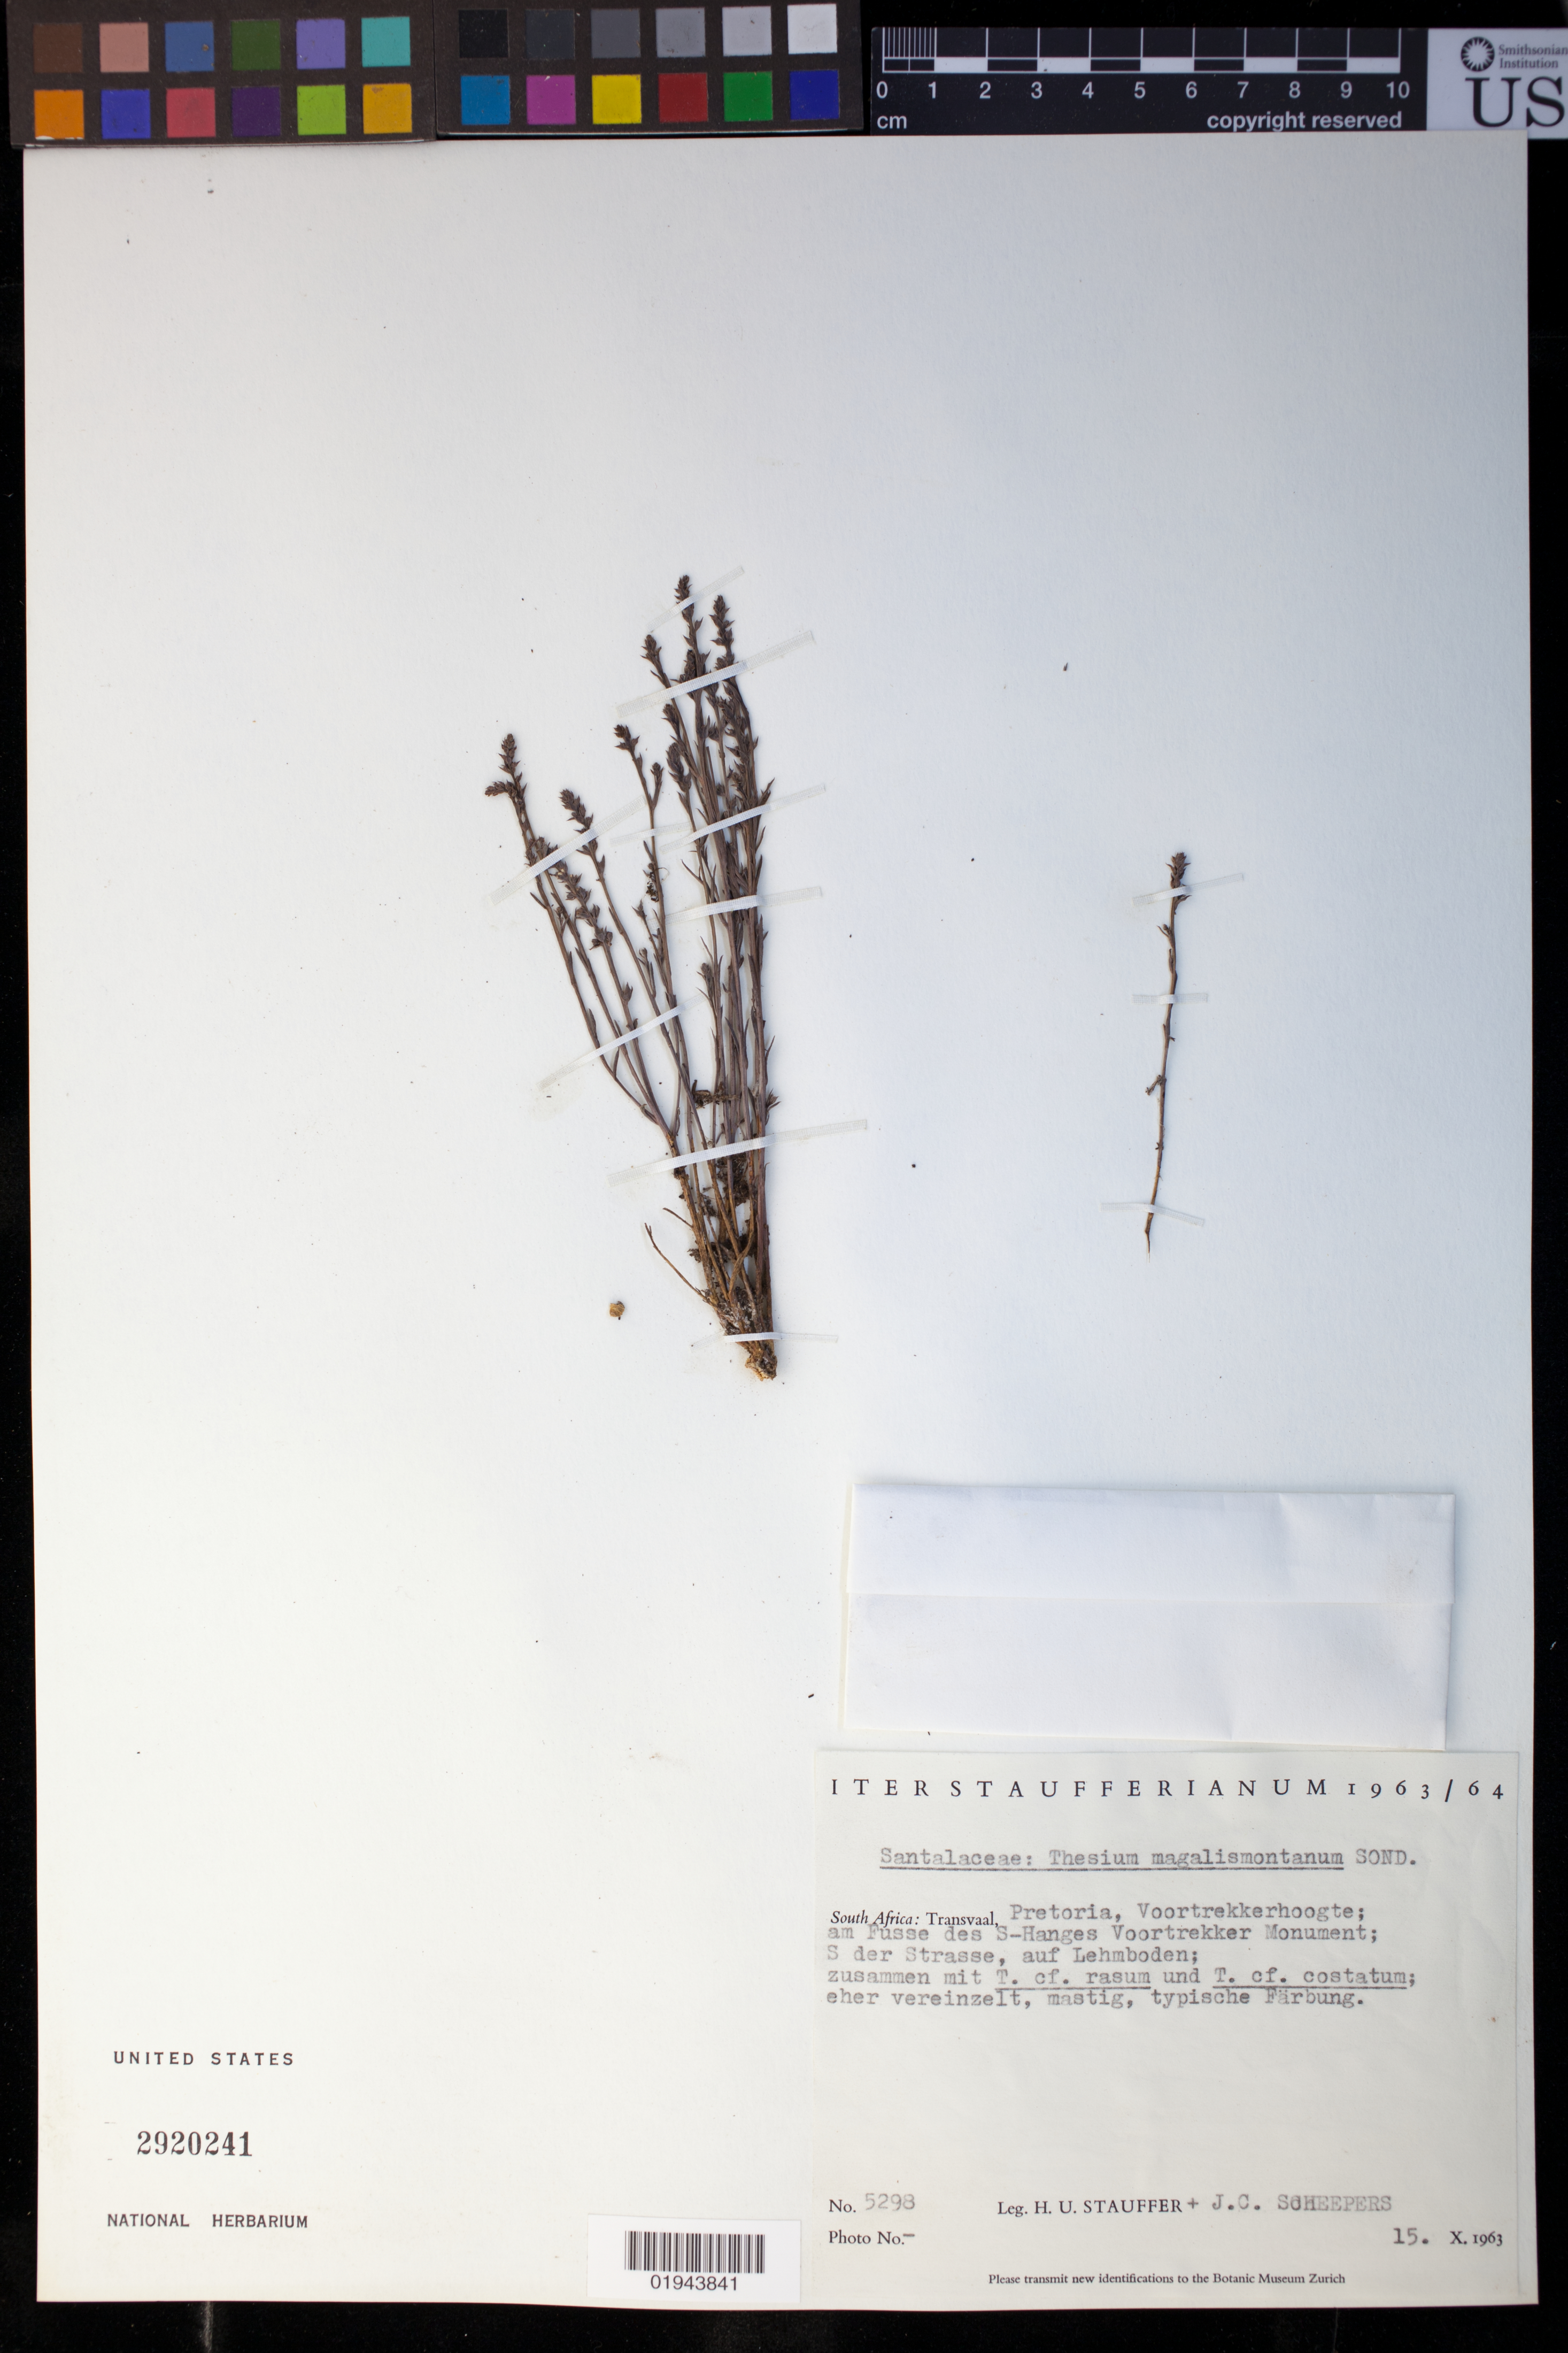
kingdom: Plantae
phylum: Tracheophyta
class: Magnoliopsida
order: Santalales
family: Thesiaceae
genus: Thesium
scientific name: Thesium magalismontanum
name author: Sond.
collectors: H. U. Stauffer & J. Scheepers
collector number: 5298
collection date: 1963-10-15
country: South Africa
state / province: Gauteng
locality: Transvaal, Pretoria, Voortrekkerhoogte; am Fusse des S-Hanges Voortrekker Monument; S der Strasse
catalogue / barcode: US 2920241